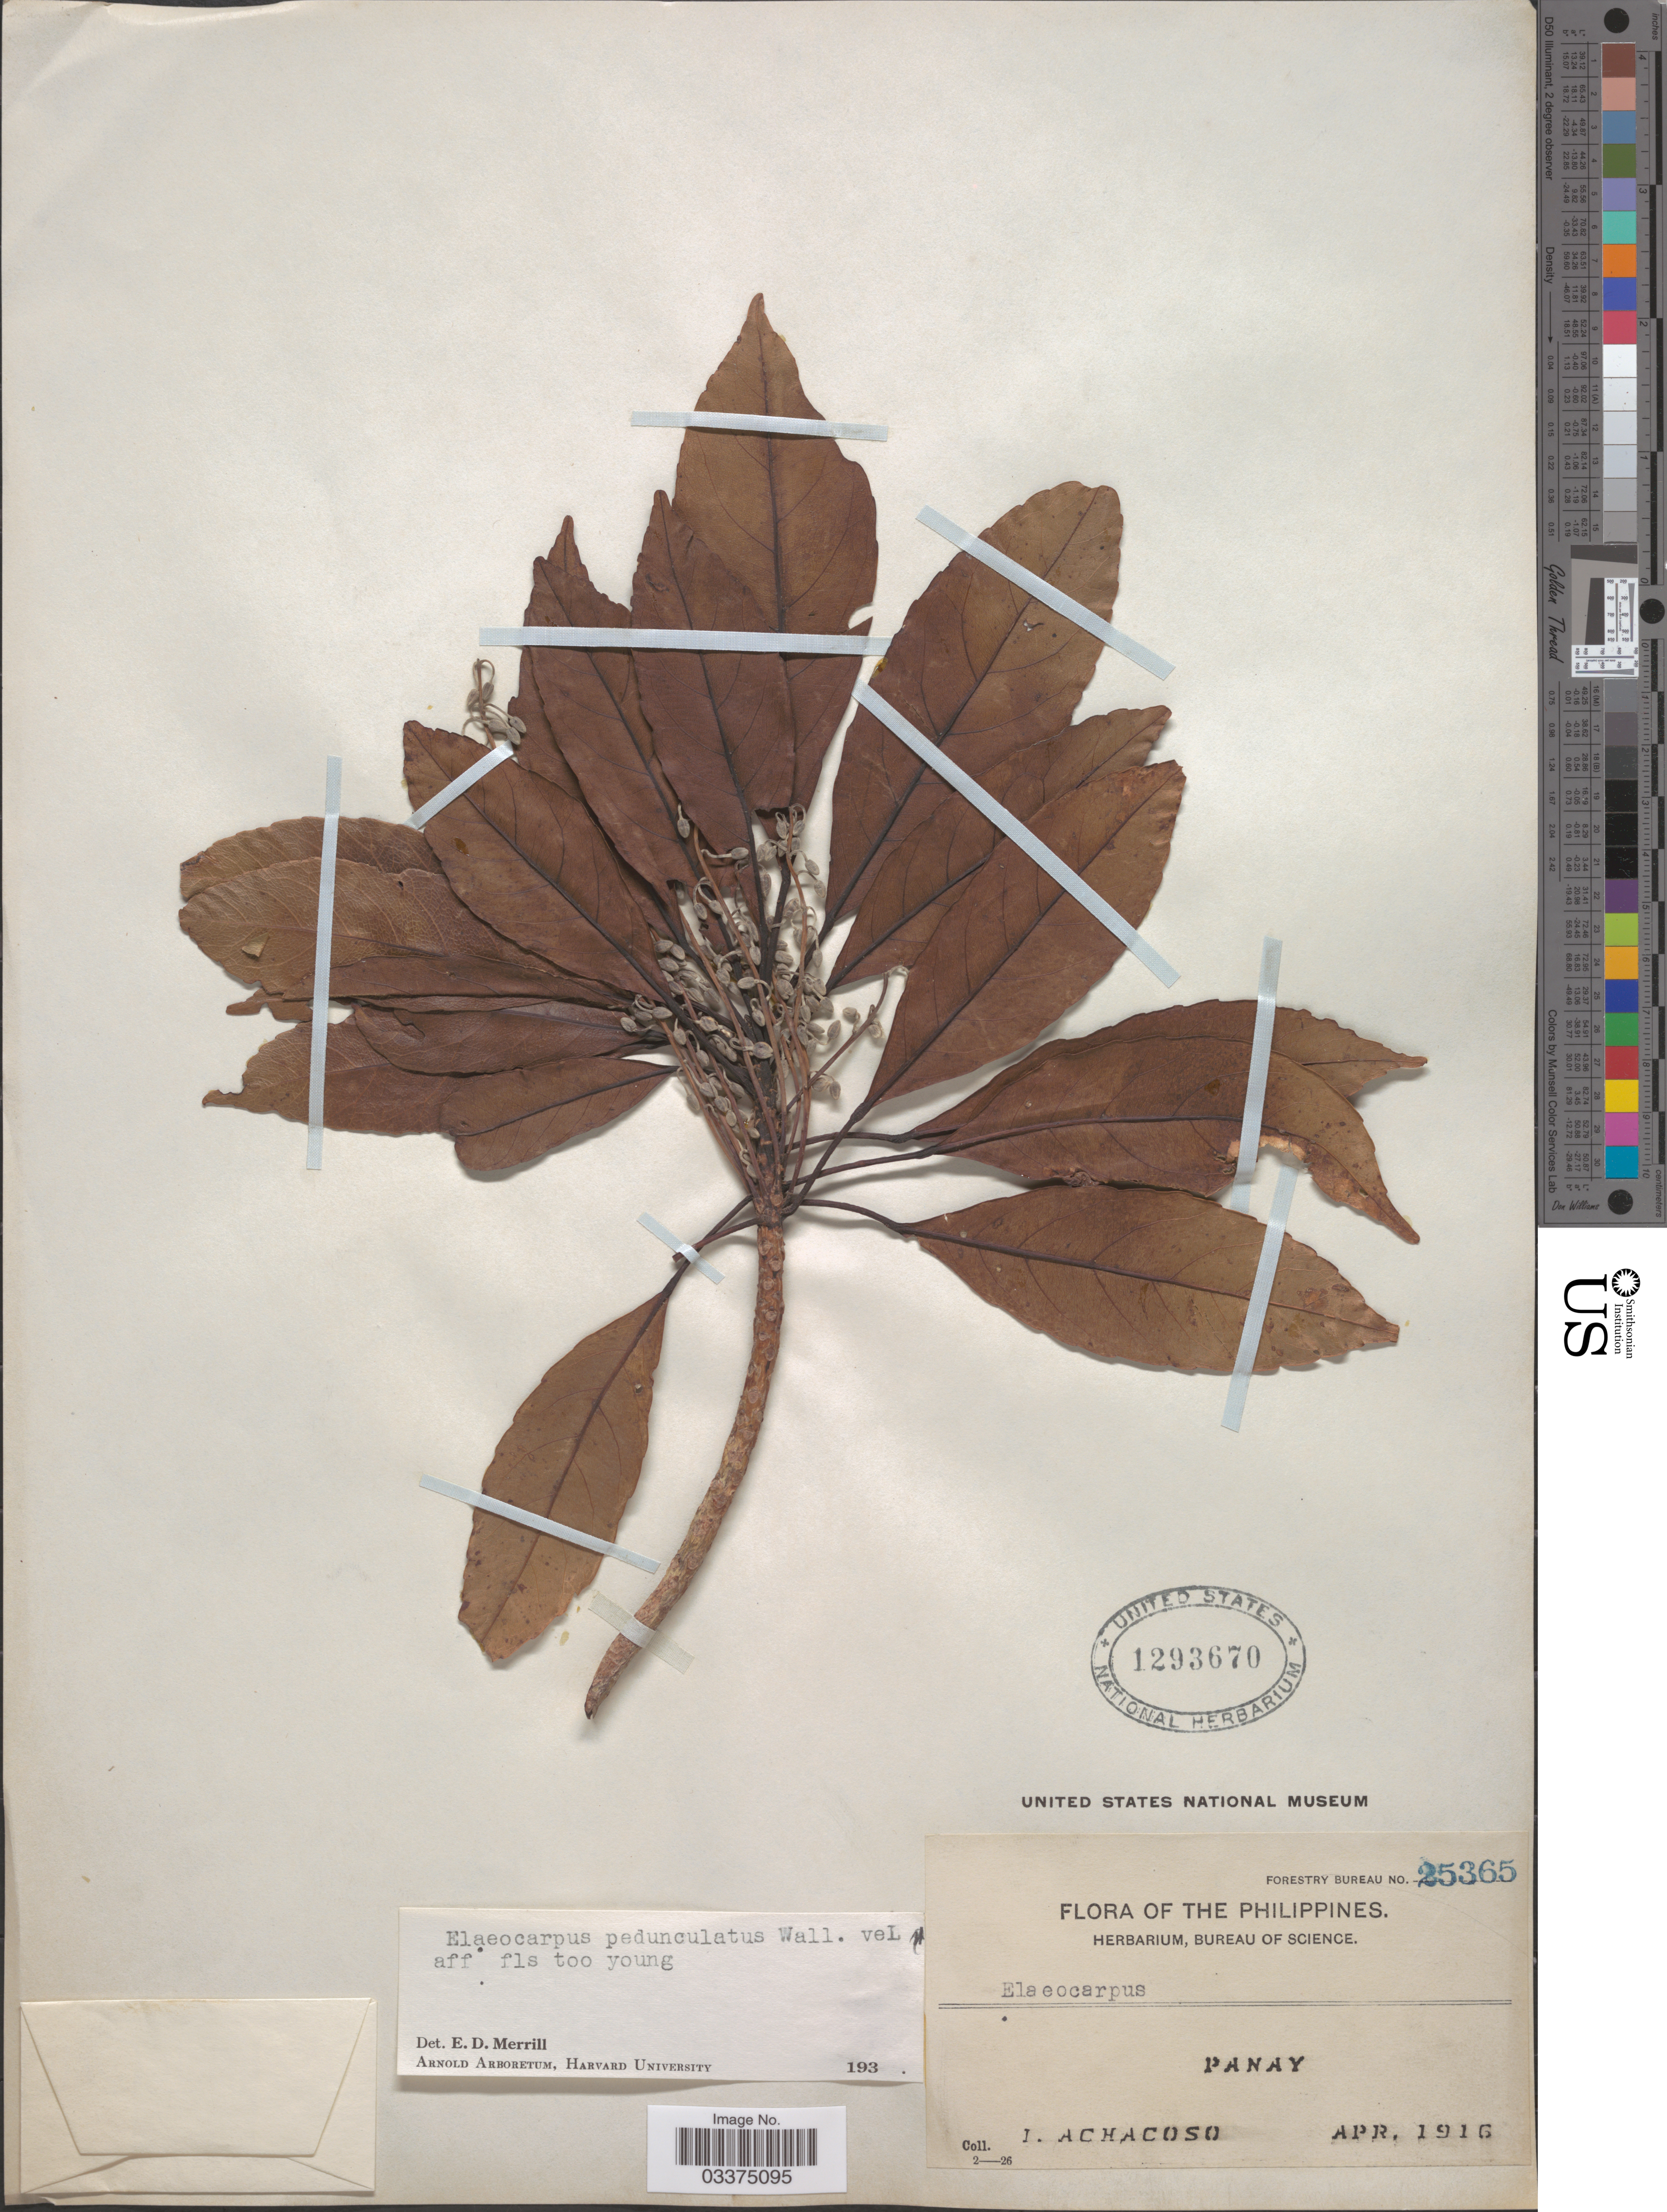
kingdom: Plantae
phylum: Tracheophyta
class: Magnoliopsida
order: Oxalidales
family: Elaeocarpaceae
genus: Elaeocarpus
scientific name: Elaeocarpus pedunculatus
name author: Wall.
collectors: I. Achacoso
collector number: Forestry Bureau 25365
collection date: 1916-04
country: Philippines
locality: Panay.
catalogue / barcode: US 1293670